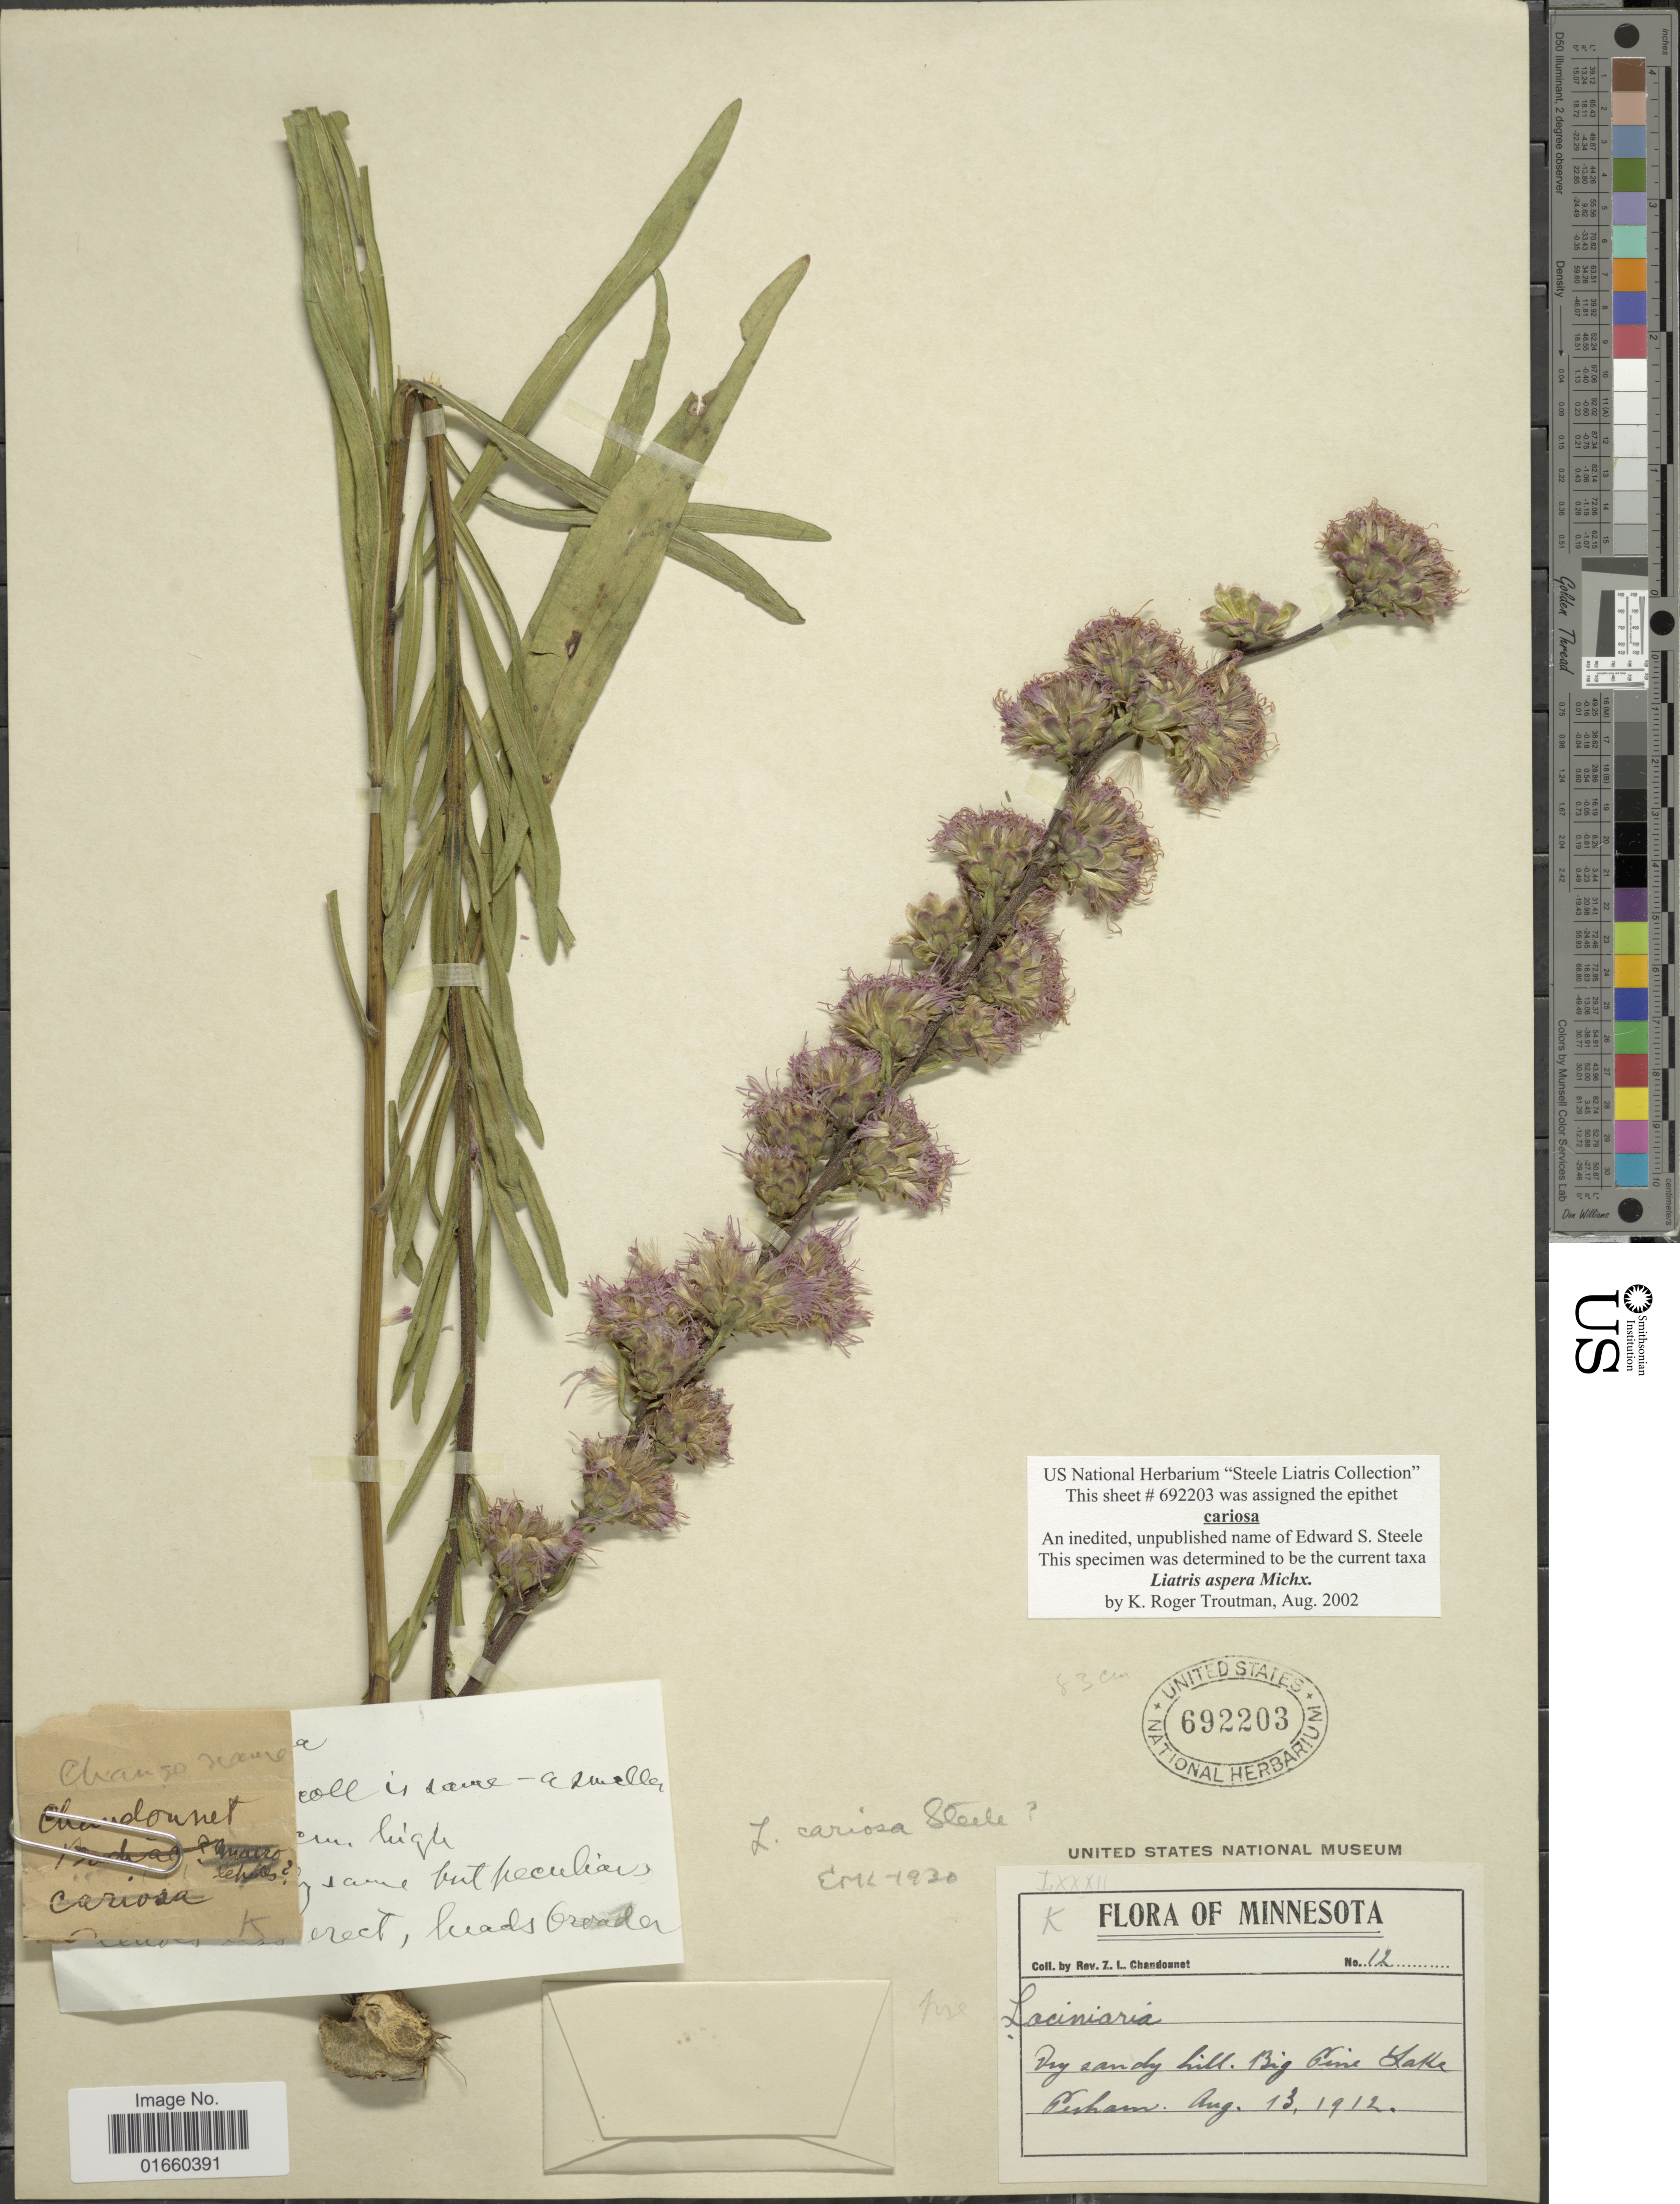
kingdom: Plantae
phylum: Tracheophyta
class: Magnoliopsida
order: Asterales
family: Asteraceae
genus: Liatris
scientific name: Liatris aspera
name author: Michx.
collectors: Z. Chandonnet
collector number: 12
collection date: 1912-08-13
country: United States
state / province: Minnesota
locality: Big Gine Yatte, Perham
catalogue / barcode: US 692203